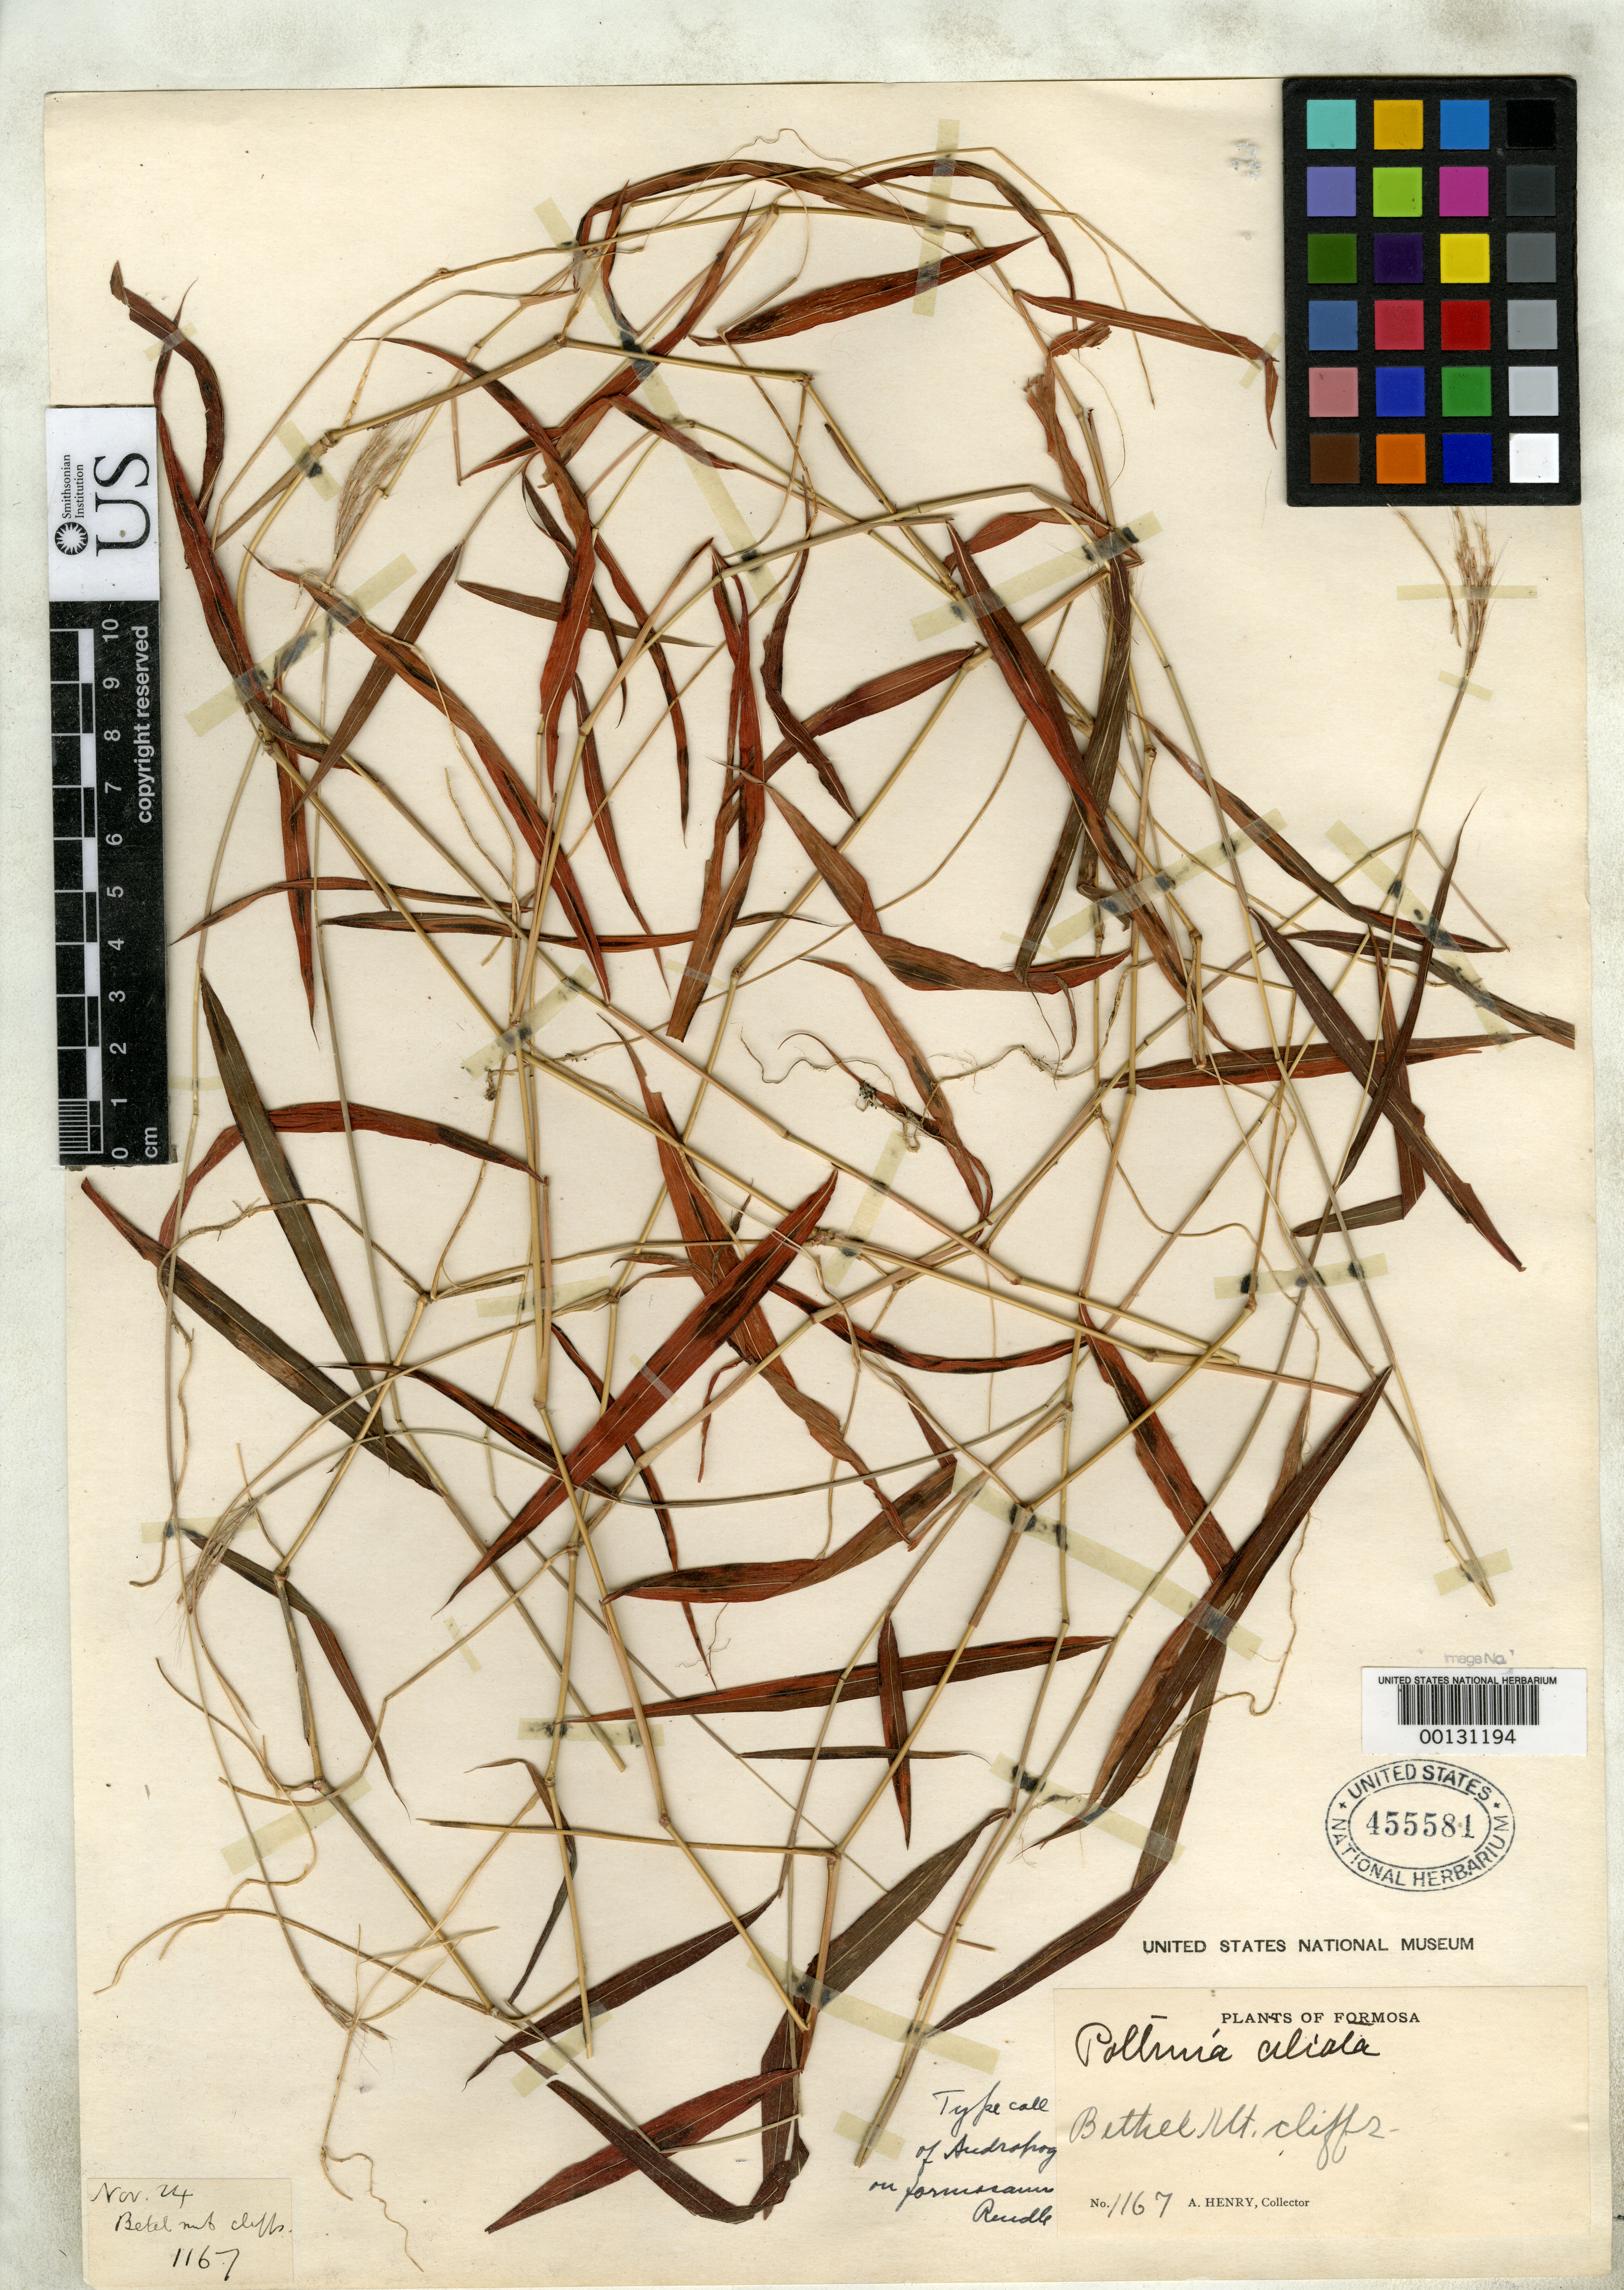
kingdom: Plantae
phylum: Tracheophyta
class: Liliopsida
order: Poales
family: Poaceae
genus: Andropogon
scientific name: Andropogon formosanus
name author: Rendle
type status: Isotype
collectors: A. Henry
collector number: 1167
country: Taiwan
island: Taiwan [Formosa]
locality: Takow (Kao-Hsiung).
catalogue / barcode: US 455581